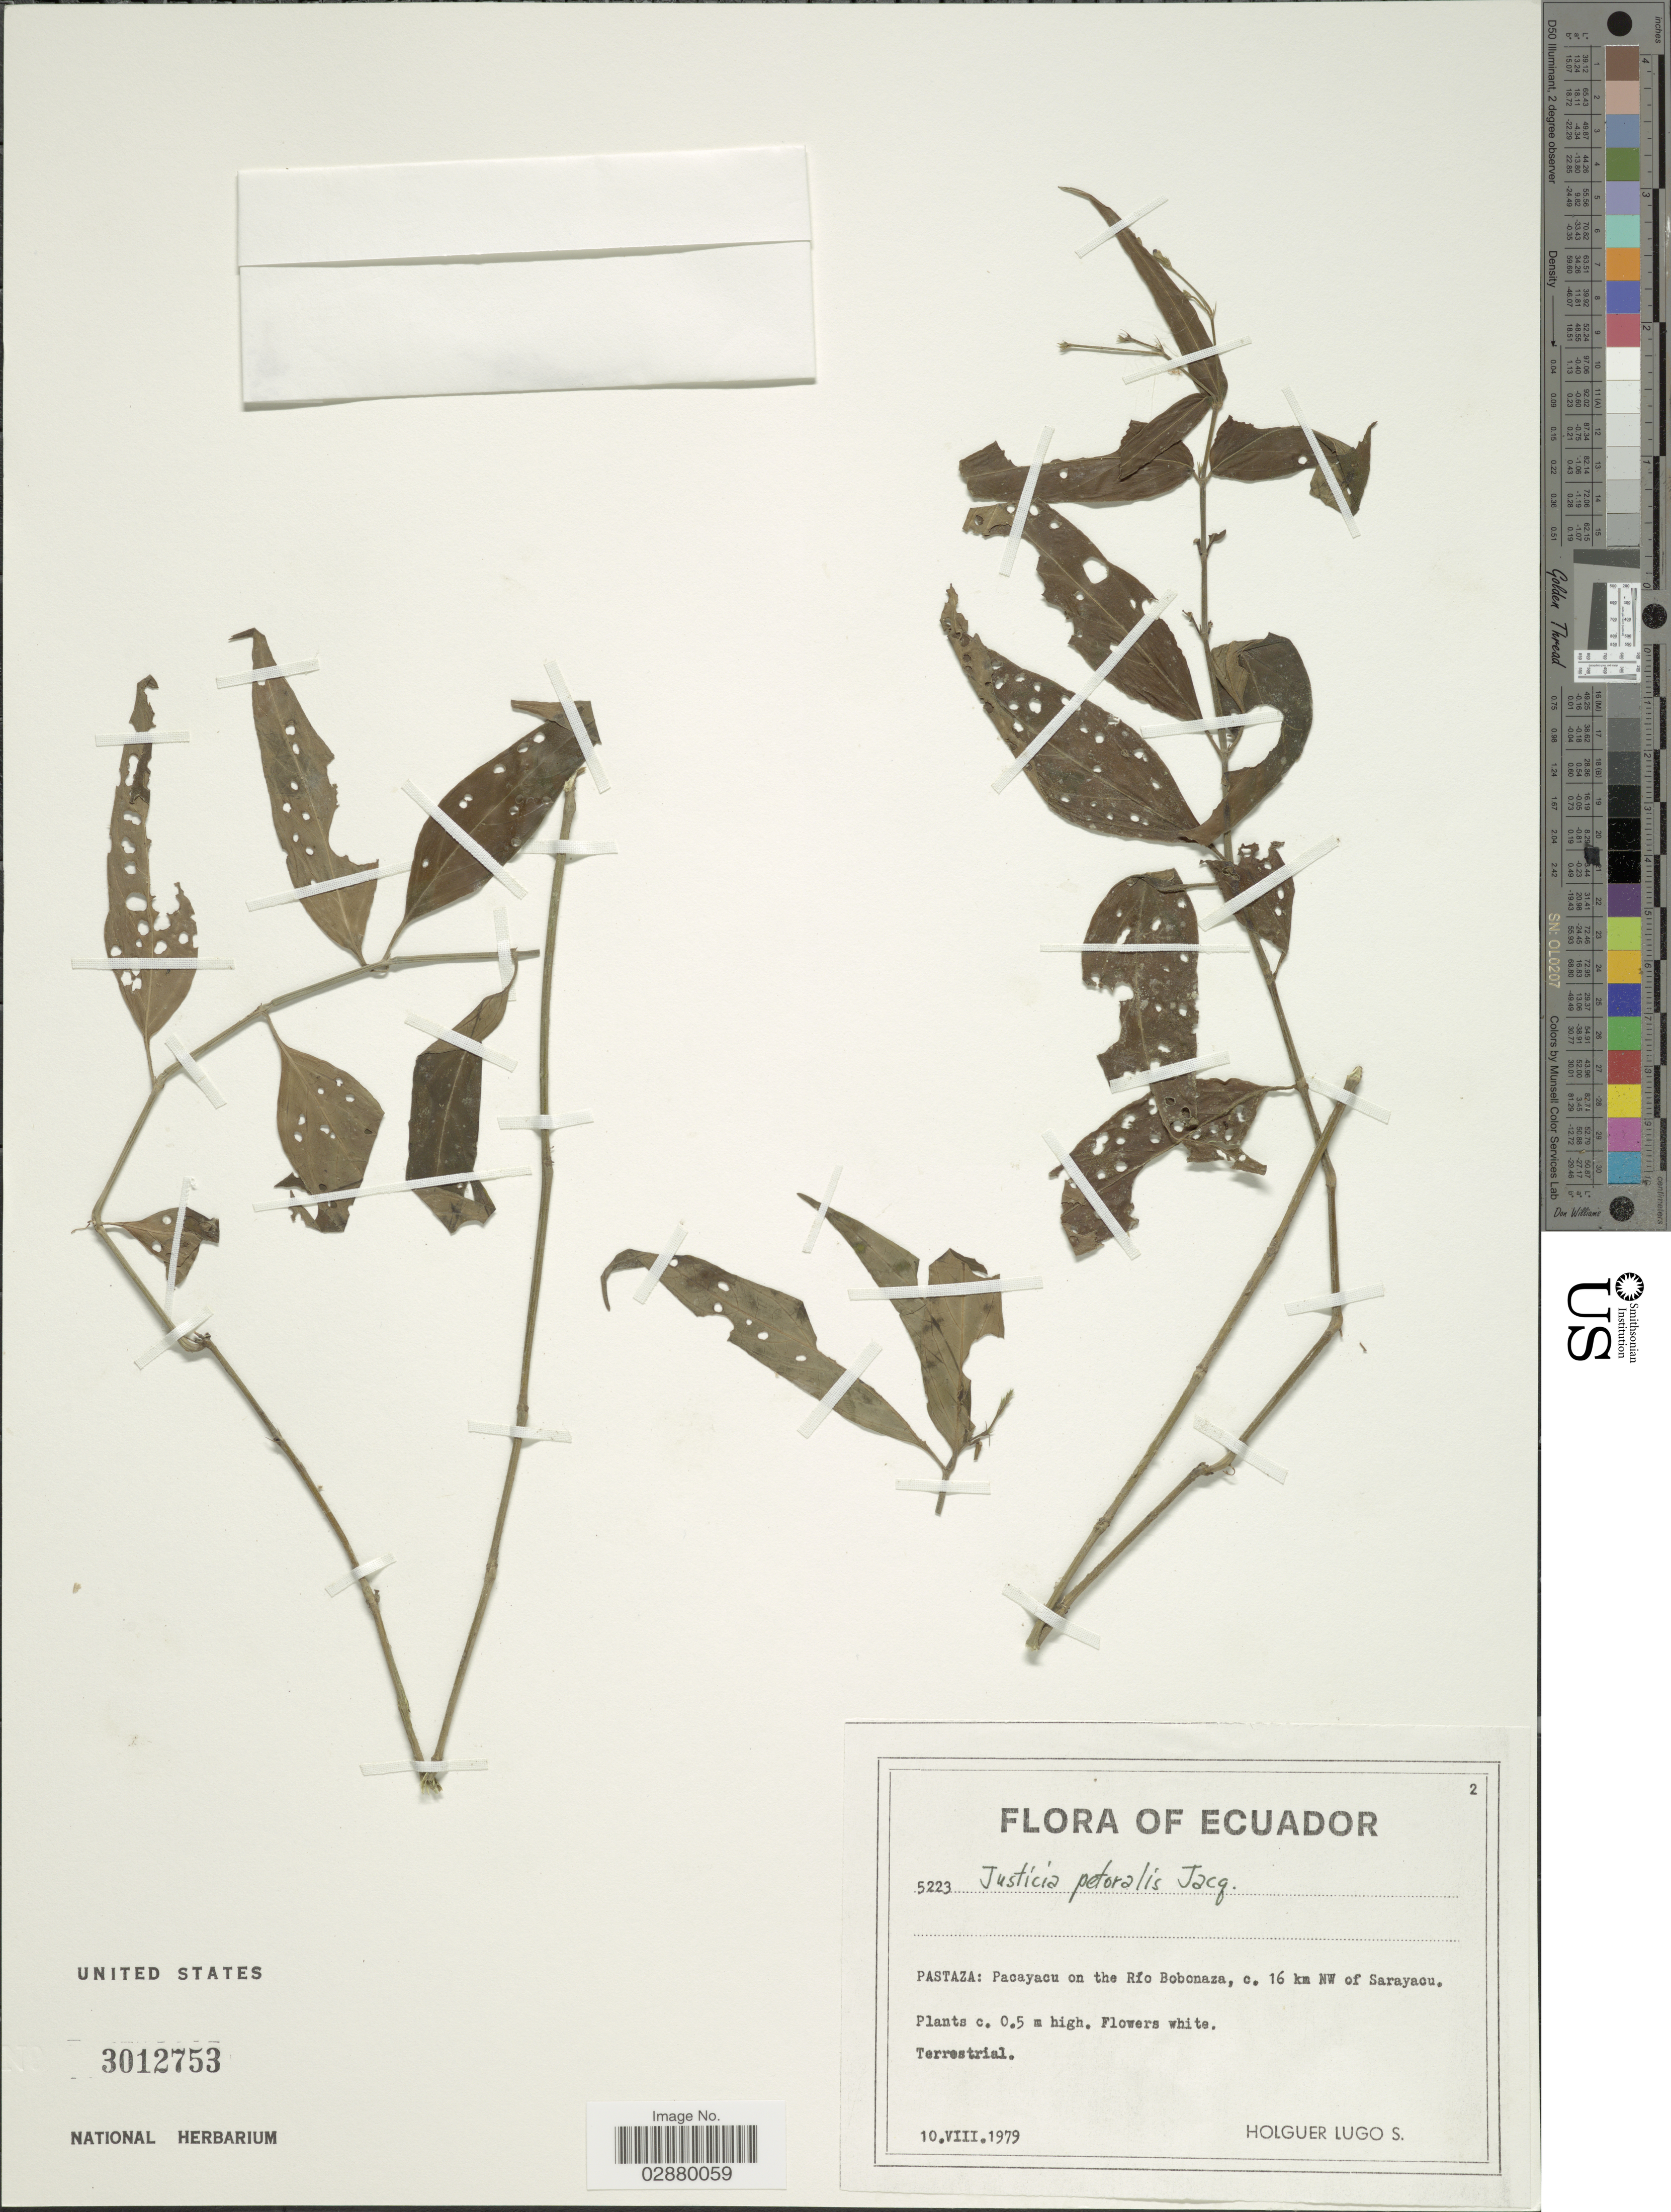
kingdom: Plantae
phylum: Tracheophyta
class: Magnoliopsida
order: Lamiales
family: Acanthaceae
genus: Justicia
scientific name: Justicia pectoralis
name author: Jacq.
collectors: H. Lugo S.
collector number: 5223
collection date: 1979-08-10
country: Ecuador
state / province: Pastaza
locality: Pacayacu on the Río Bobonaza, c. 16 km NW of Sarayacu.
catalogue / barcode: US 3012753